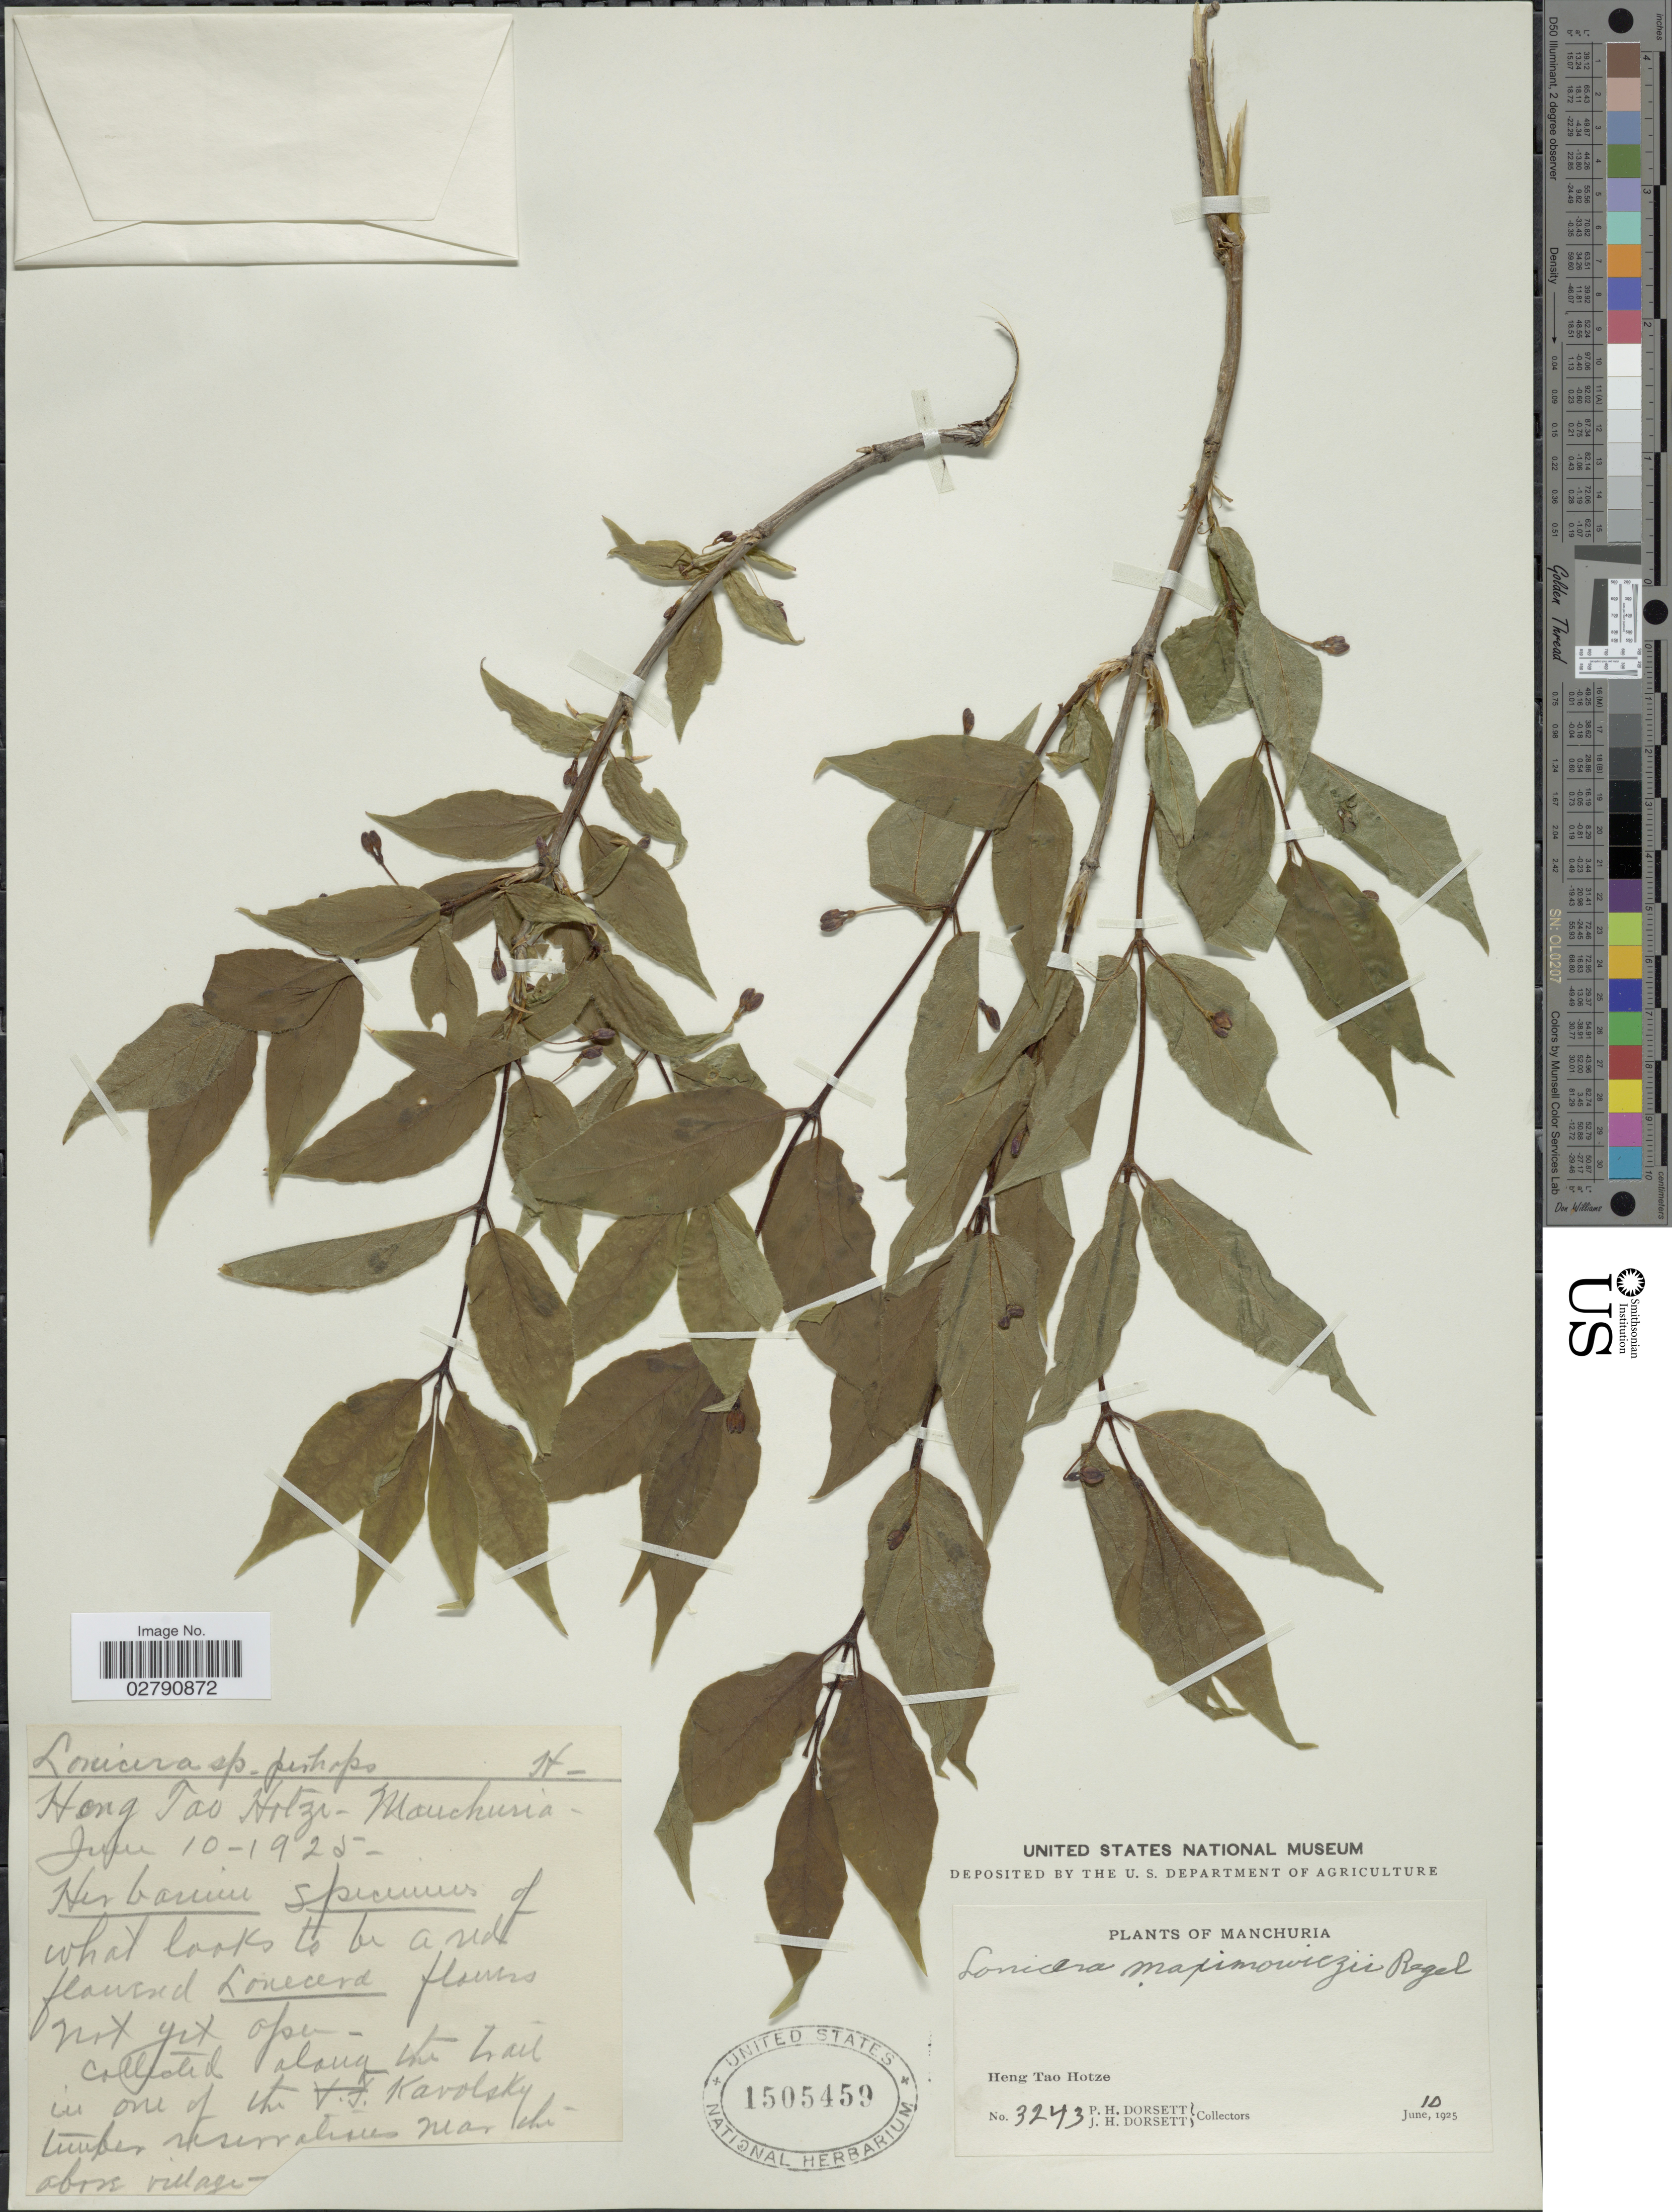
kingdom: Plantae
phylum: Tracheophyta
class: Magnoliopsida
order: Dipsacales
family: Caprifoliaceae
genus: Lonicera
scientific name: Lonicera maximowiczii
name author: (Rupr.) Regel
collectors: P. H. Dorsett & J. Dorsett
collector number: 3243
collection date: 1925-06-10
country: China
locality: Manchuria. Heng Tao Hotze.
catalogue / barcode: US 1505459